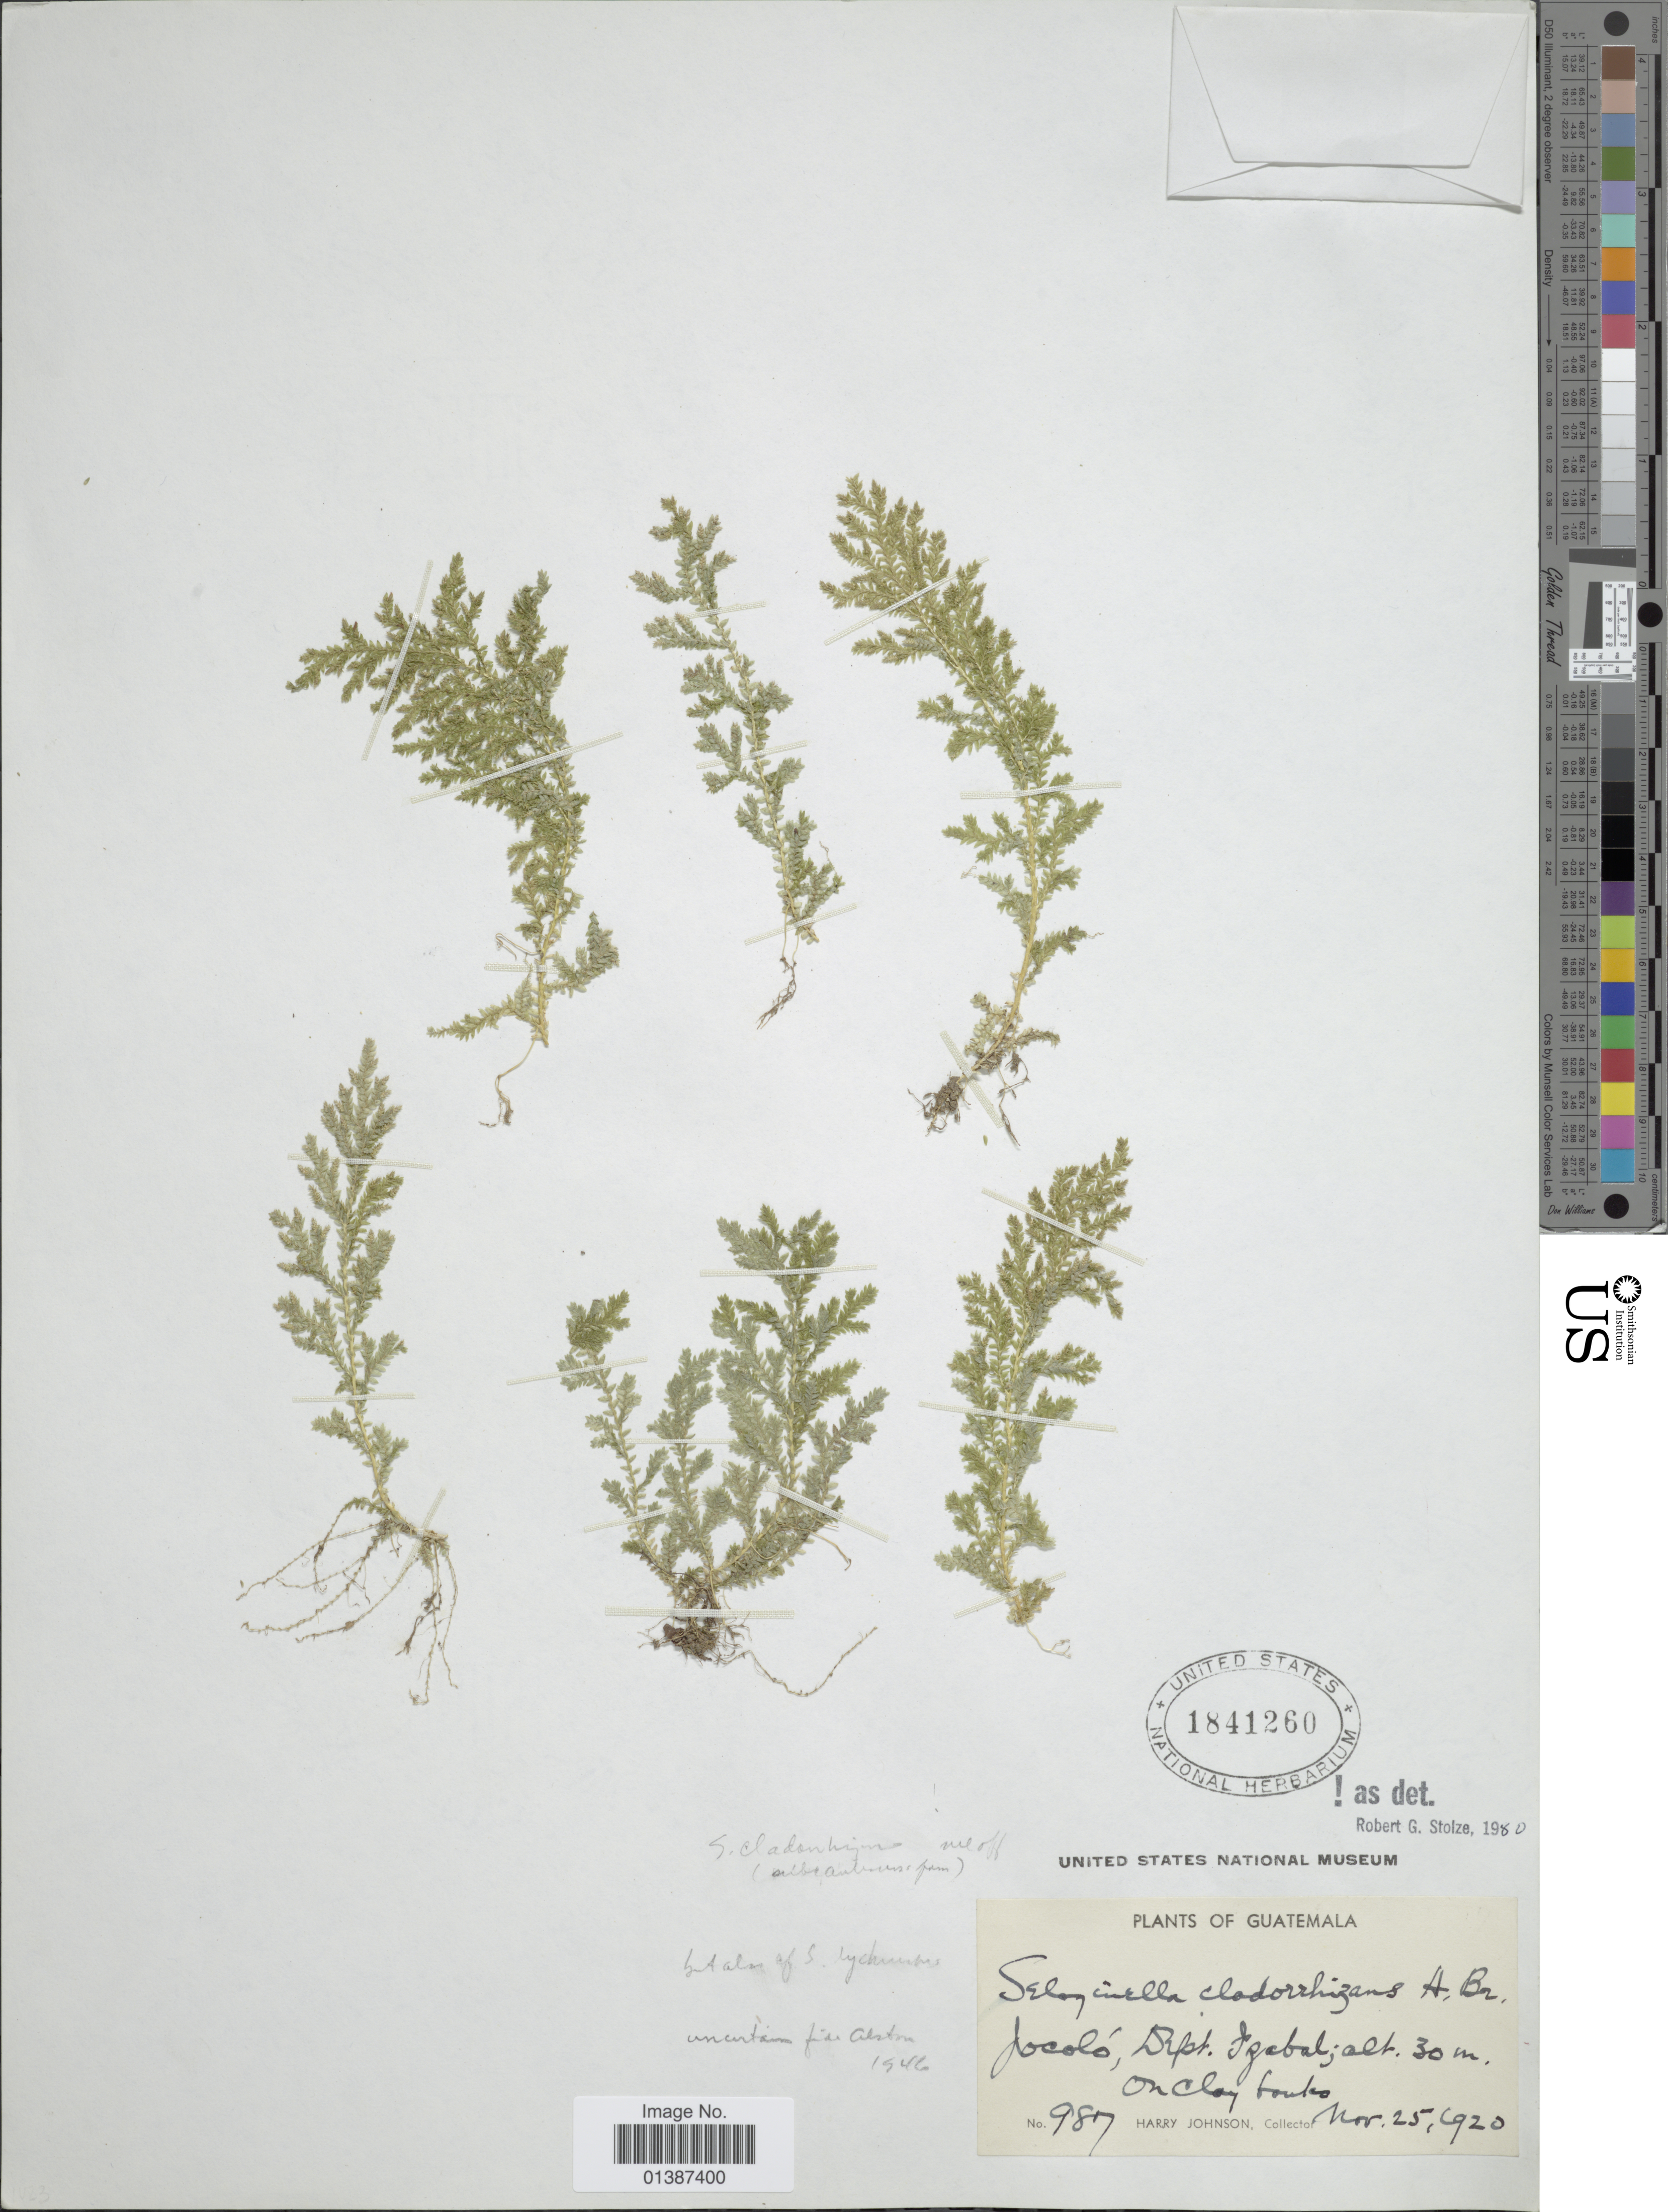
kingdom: Plantae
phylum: Tracheophyta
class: Lycopodiopsida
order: Selaginellales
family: Selaginellaceae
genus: Selaginella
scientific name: Selaginella cladorrhizans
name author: A. Br.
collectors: H. Johnson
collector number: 987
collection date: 1920-11-25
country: Guatemala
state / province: Izabal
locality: Jocolo, Dept Izabal.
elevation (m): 30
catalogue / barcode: US 1841260